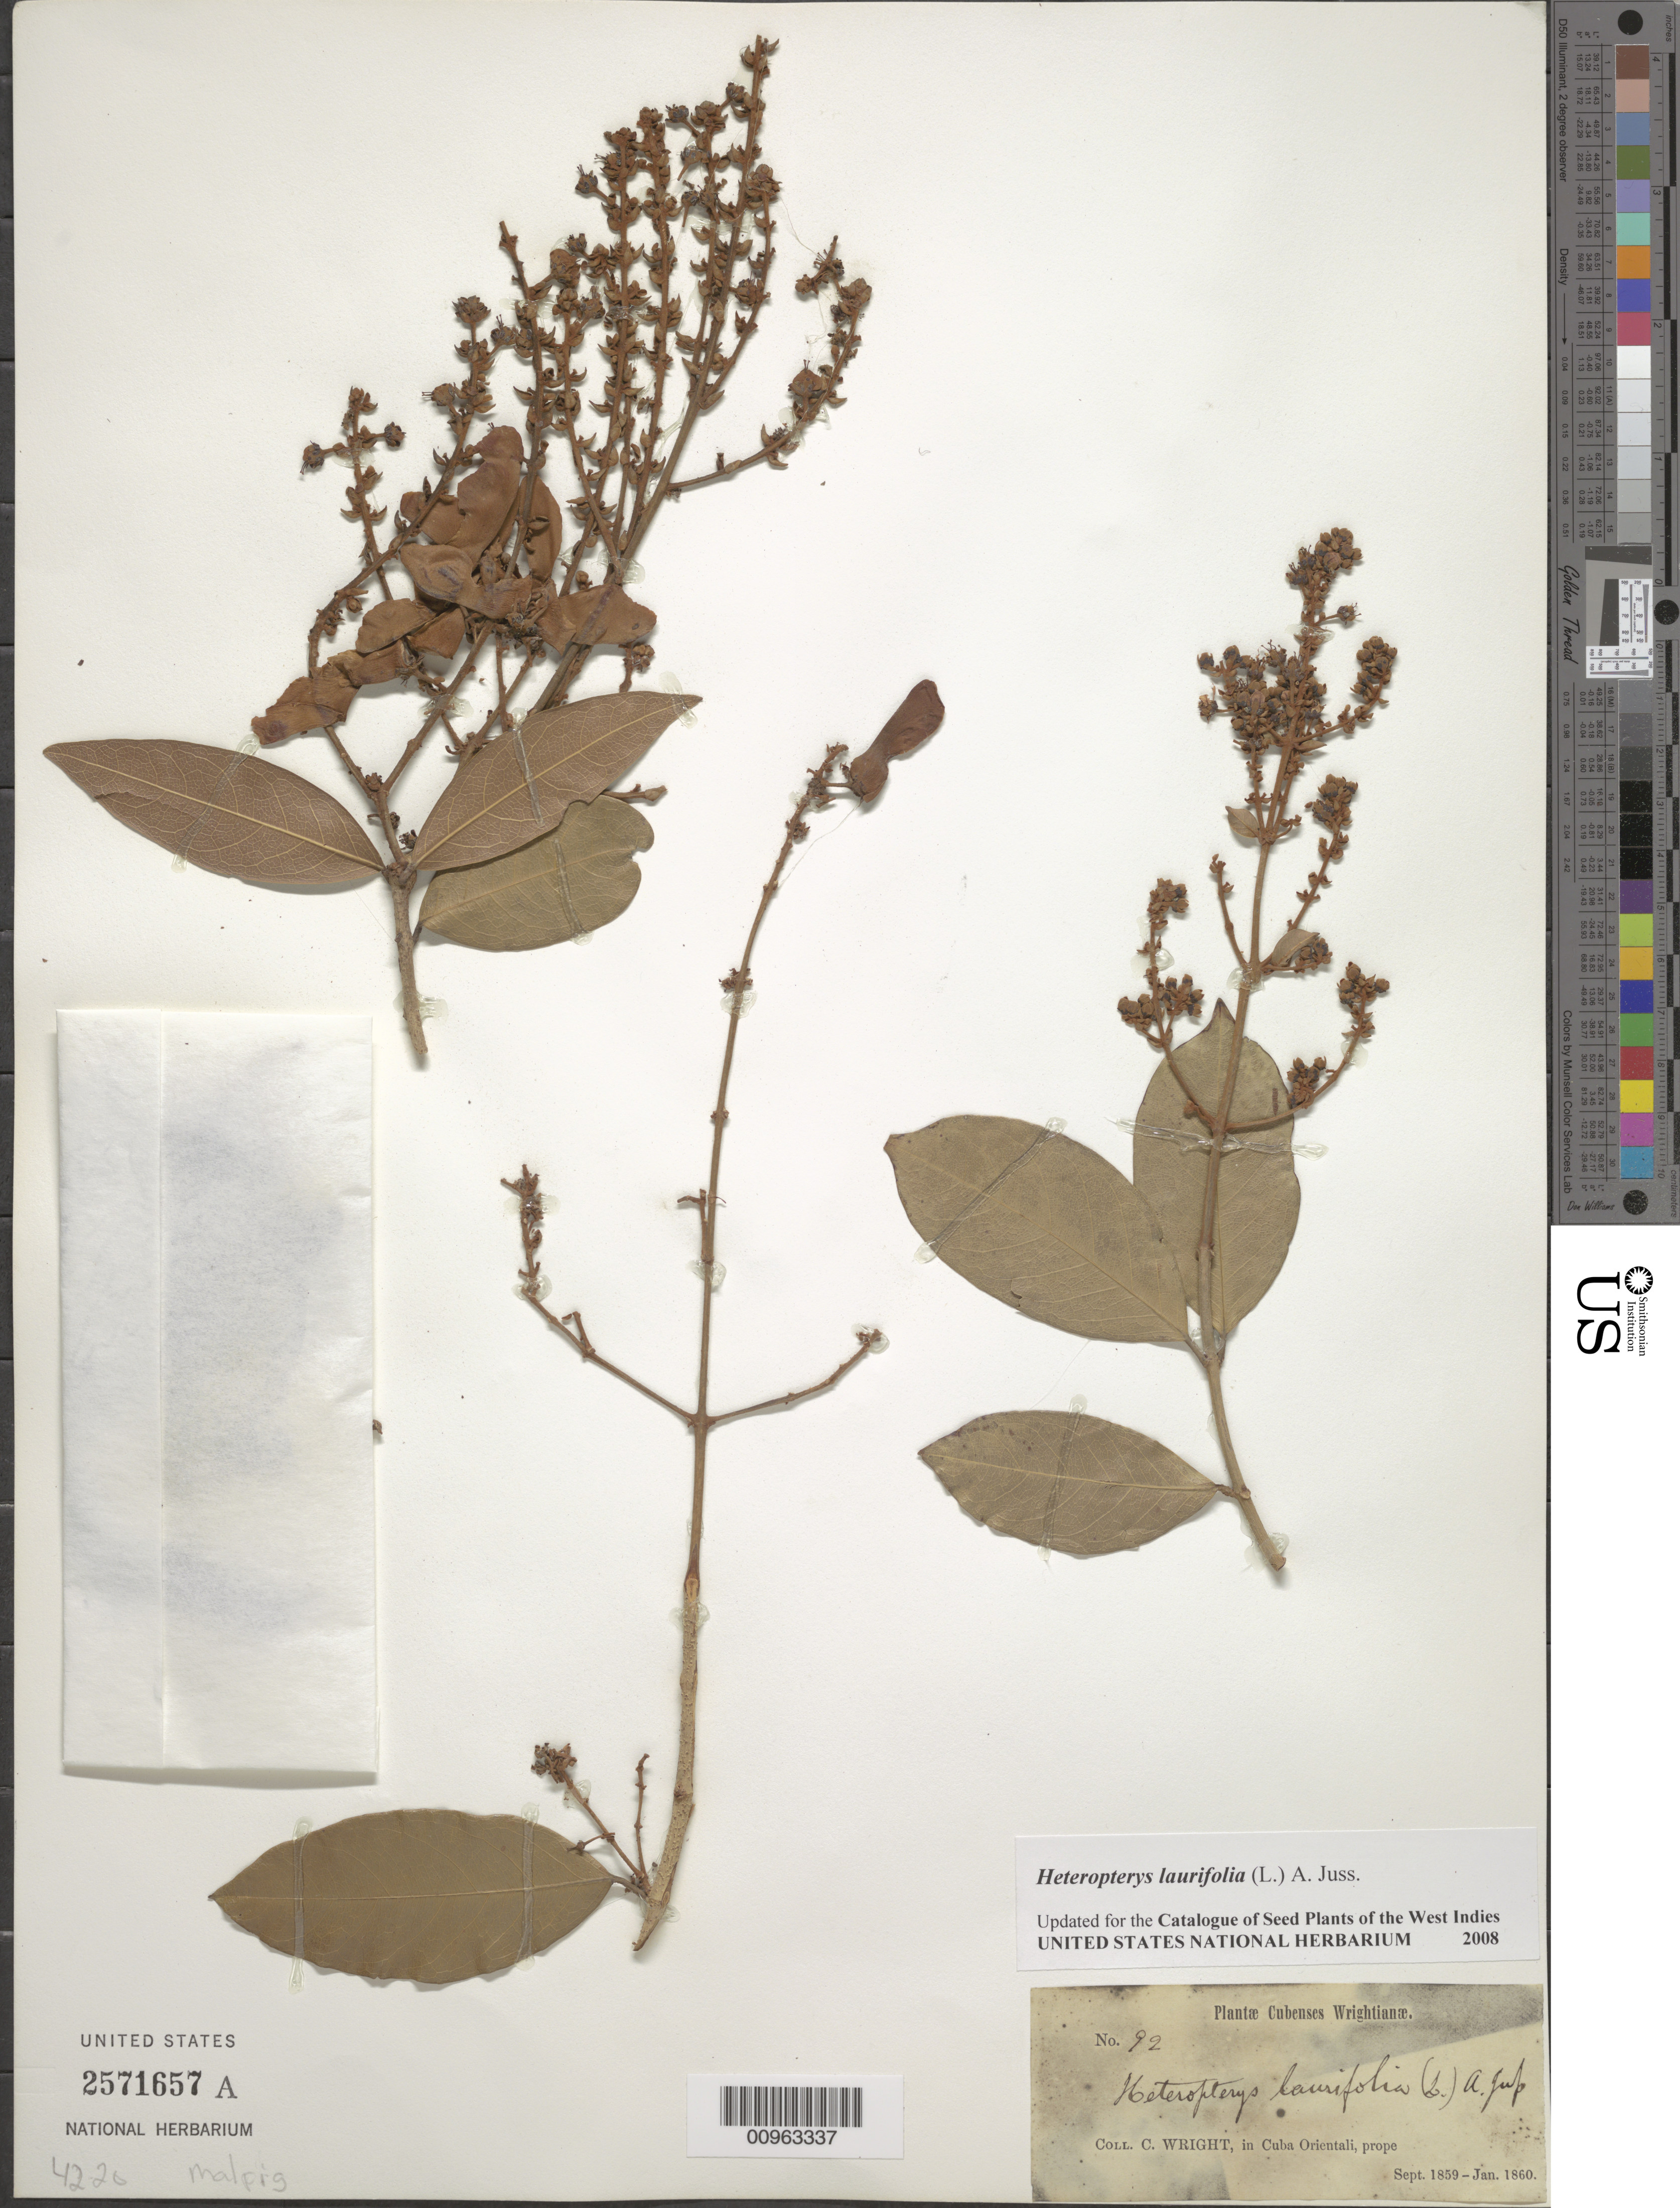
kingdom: Plantae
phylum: Tracheophyta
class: Magnoliopsida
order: Malpighiales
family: Malpighiaceae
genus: Heteropterys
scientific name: Heteropterys laurifolia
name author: (L.) A. Juss.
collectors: C. Wright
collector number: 92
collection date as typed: Sep 1859 to -- Jan 1860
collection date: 1859-09/1860-01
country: Cuba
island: Cuba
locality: Oriente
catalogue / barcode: US 2571657